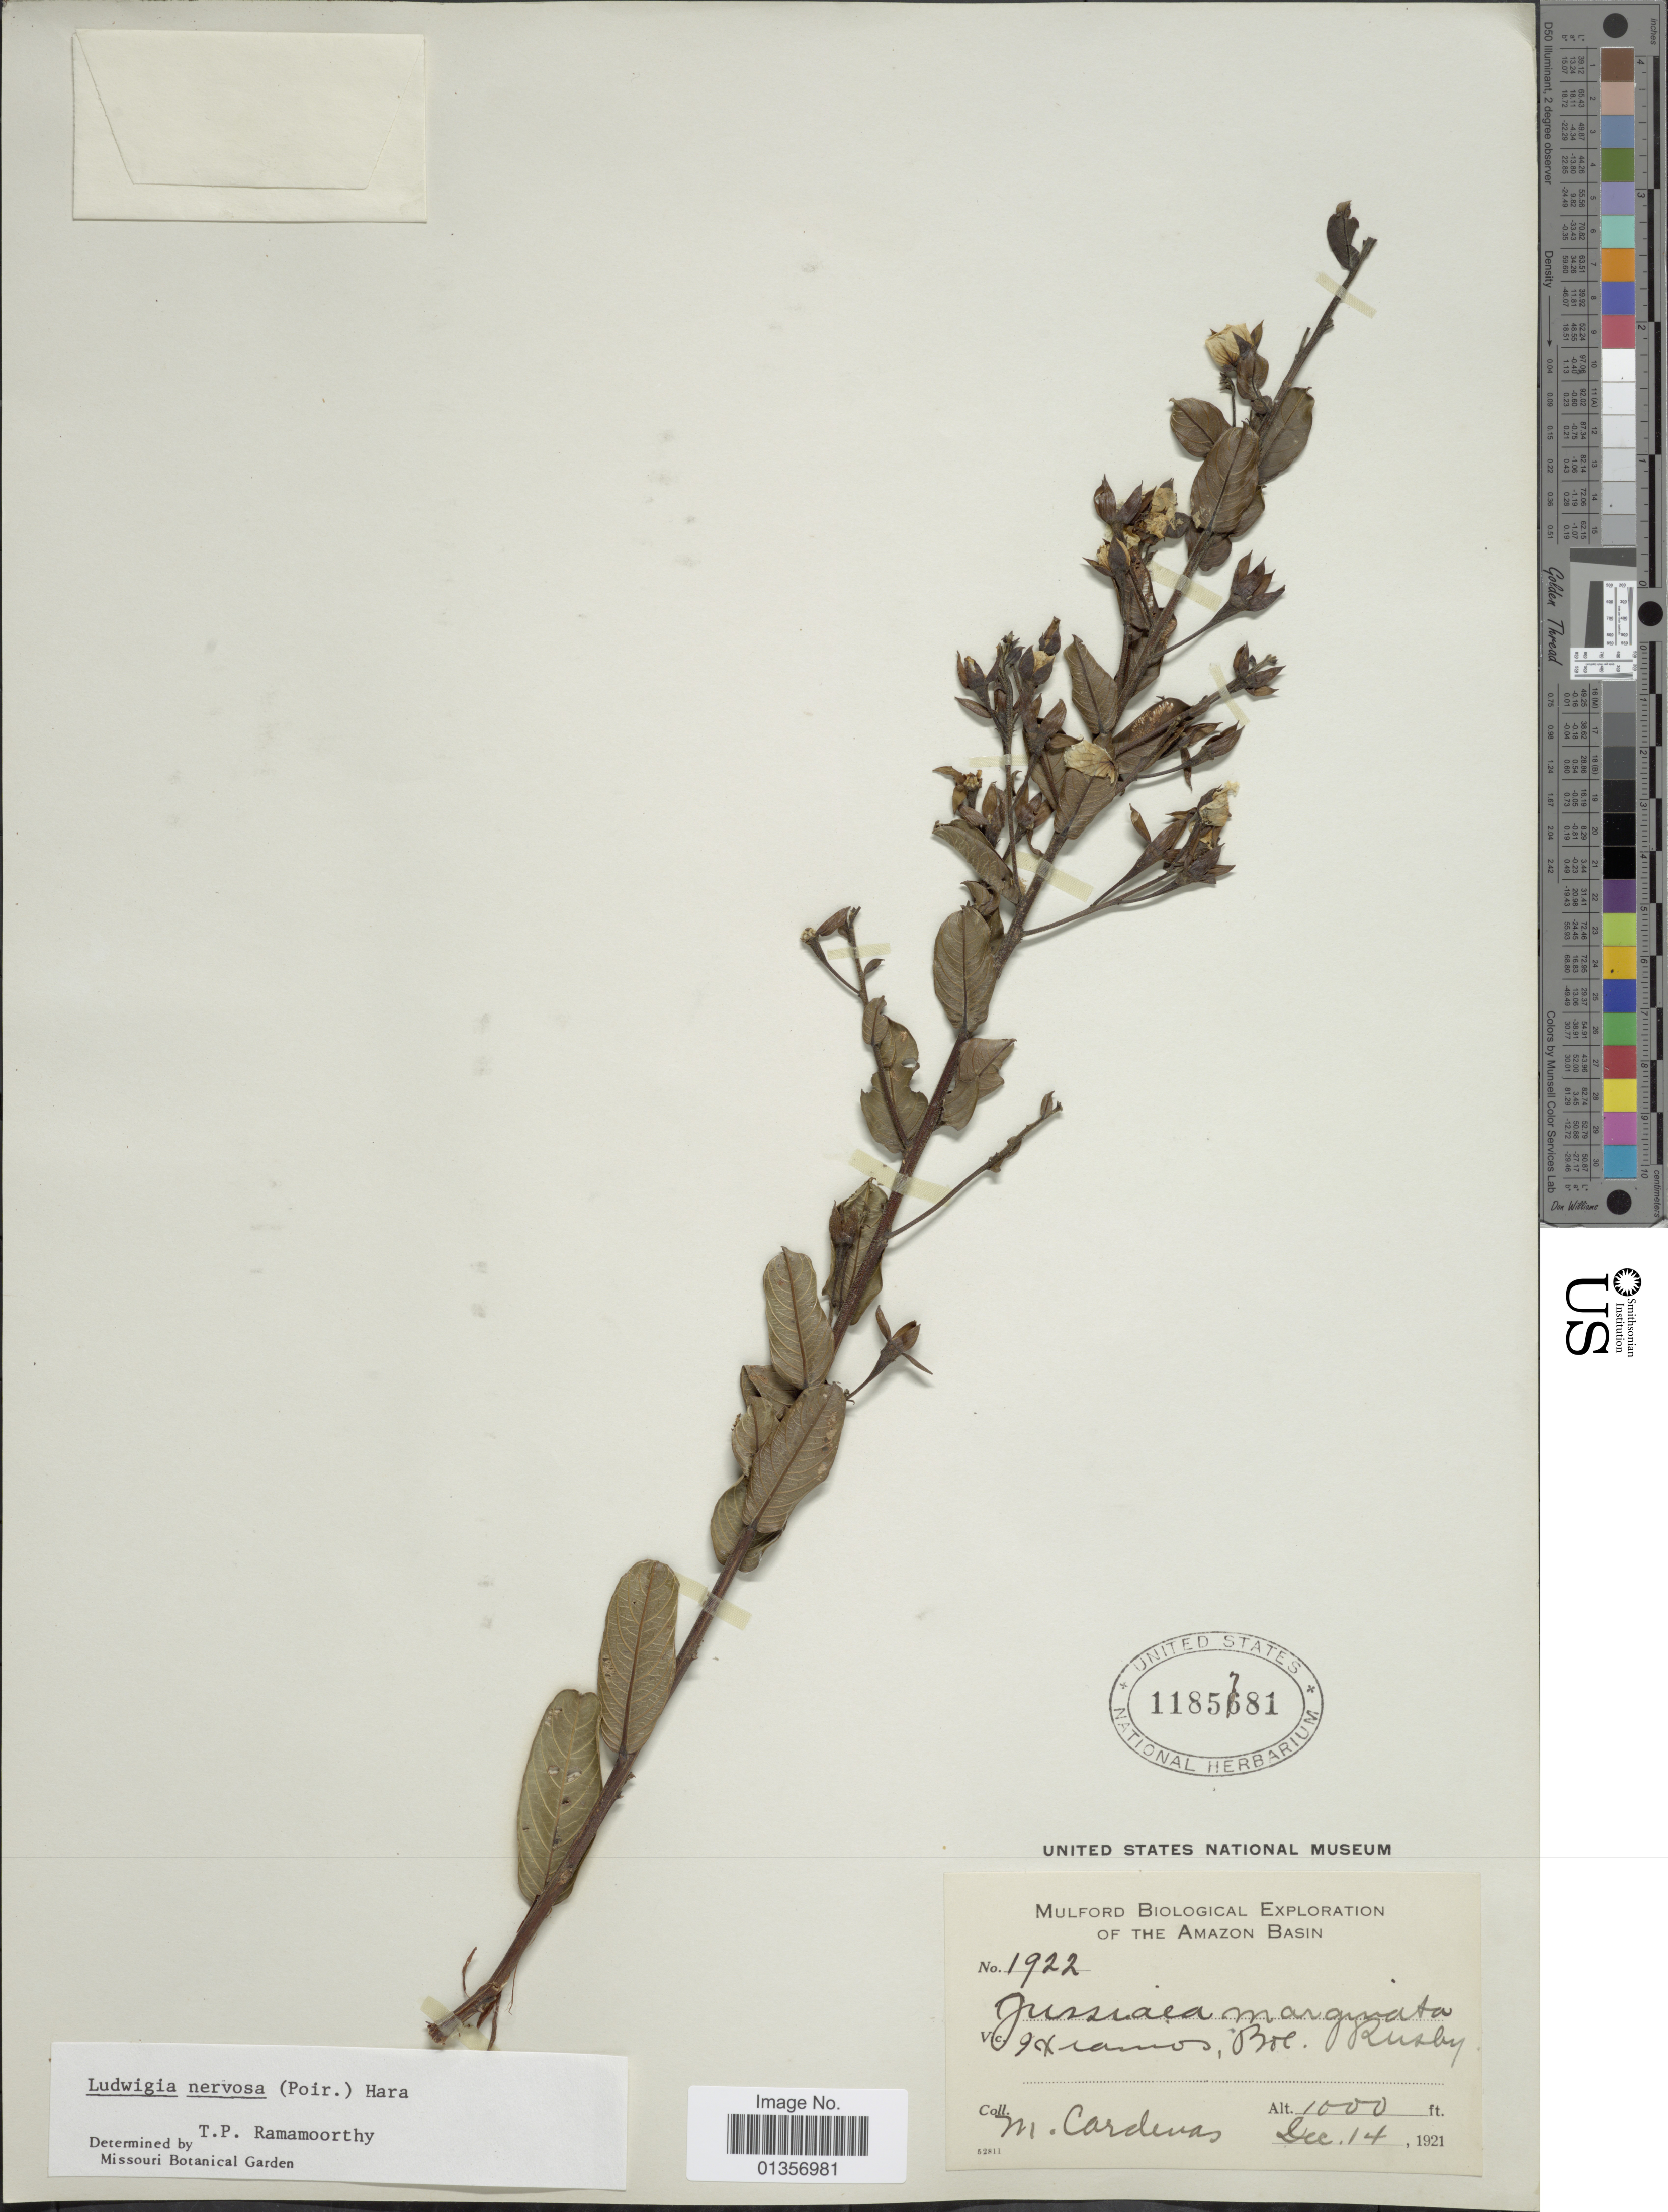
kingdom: Plantae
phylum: Tracheophyta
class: Magnoliopsida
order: Myrtales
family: Onagraceae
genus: Ludwigia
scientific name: Ludwigia nervosa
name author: (Poir.) H. Hara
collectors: M. Cárdenas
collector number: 1922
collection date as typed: Dec. 14, 1921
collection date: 1921-12-14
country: Bolivia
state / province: La Paz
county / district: Iturralde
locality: Ixiamas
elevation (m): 305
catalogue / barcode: US 1185781